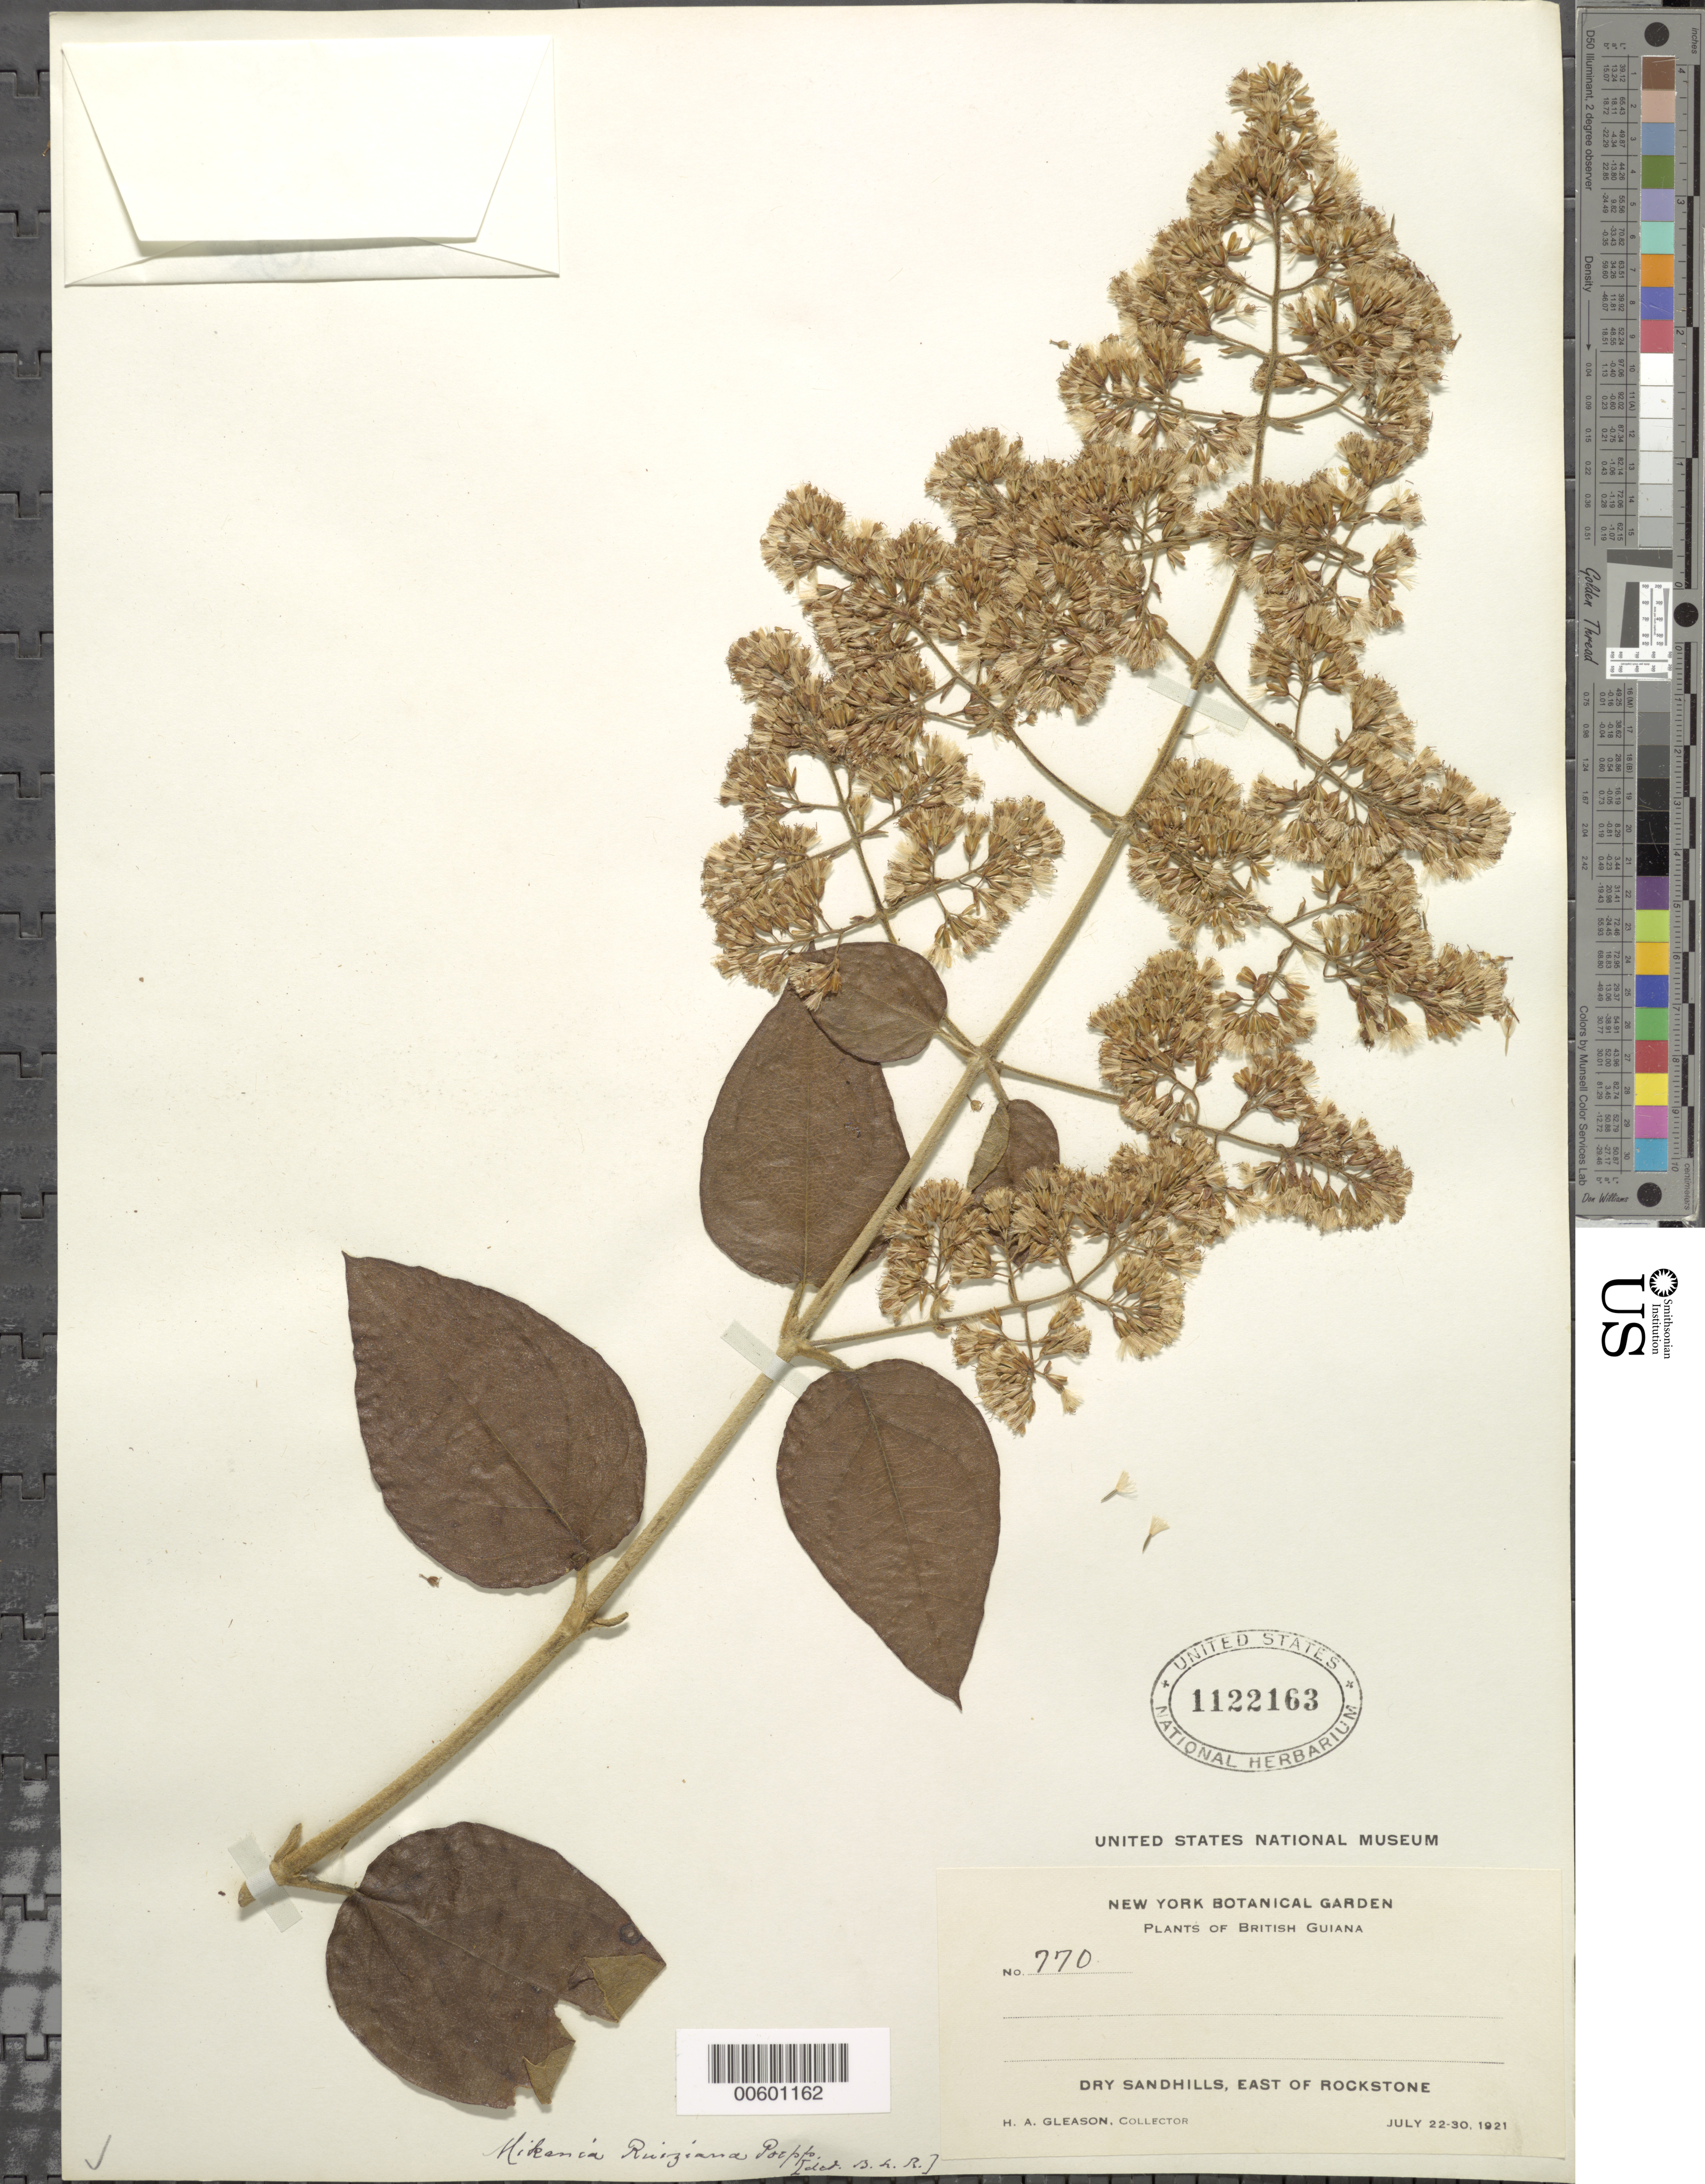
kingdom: Plantae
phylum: Tracheophyta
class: Magnoliopsida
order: Asterales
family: Asteraceae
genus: Mikania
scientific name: Mikania ruiziana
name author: Poepp.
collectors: H. A. Gleason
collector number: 770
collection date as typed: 22-Jul-21 to 30-Jul-21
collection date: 1921-07-22/1921-07-30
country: Guyana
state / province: U. Demerara-Berbice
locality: Rockstone, E of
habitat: Dry sandhills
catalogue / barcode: US 1122163